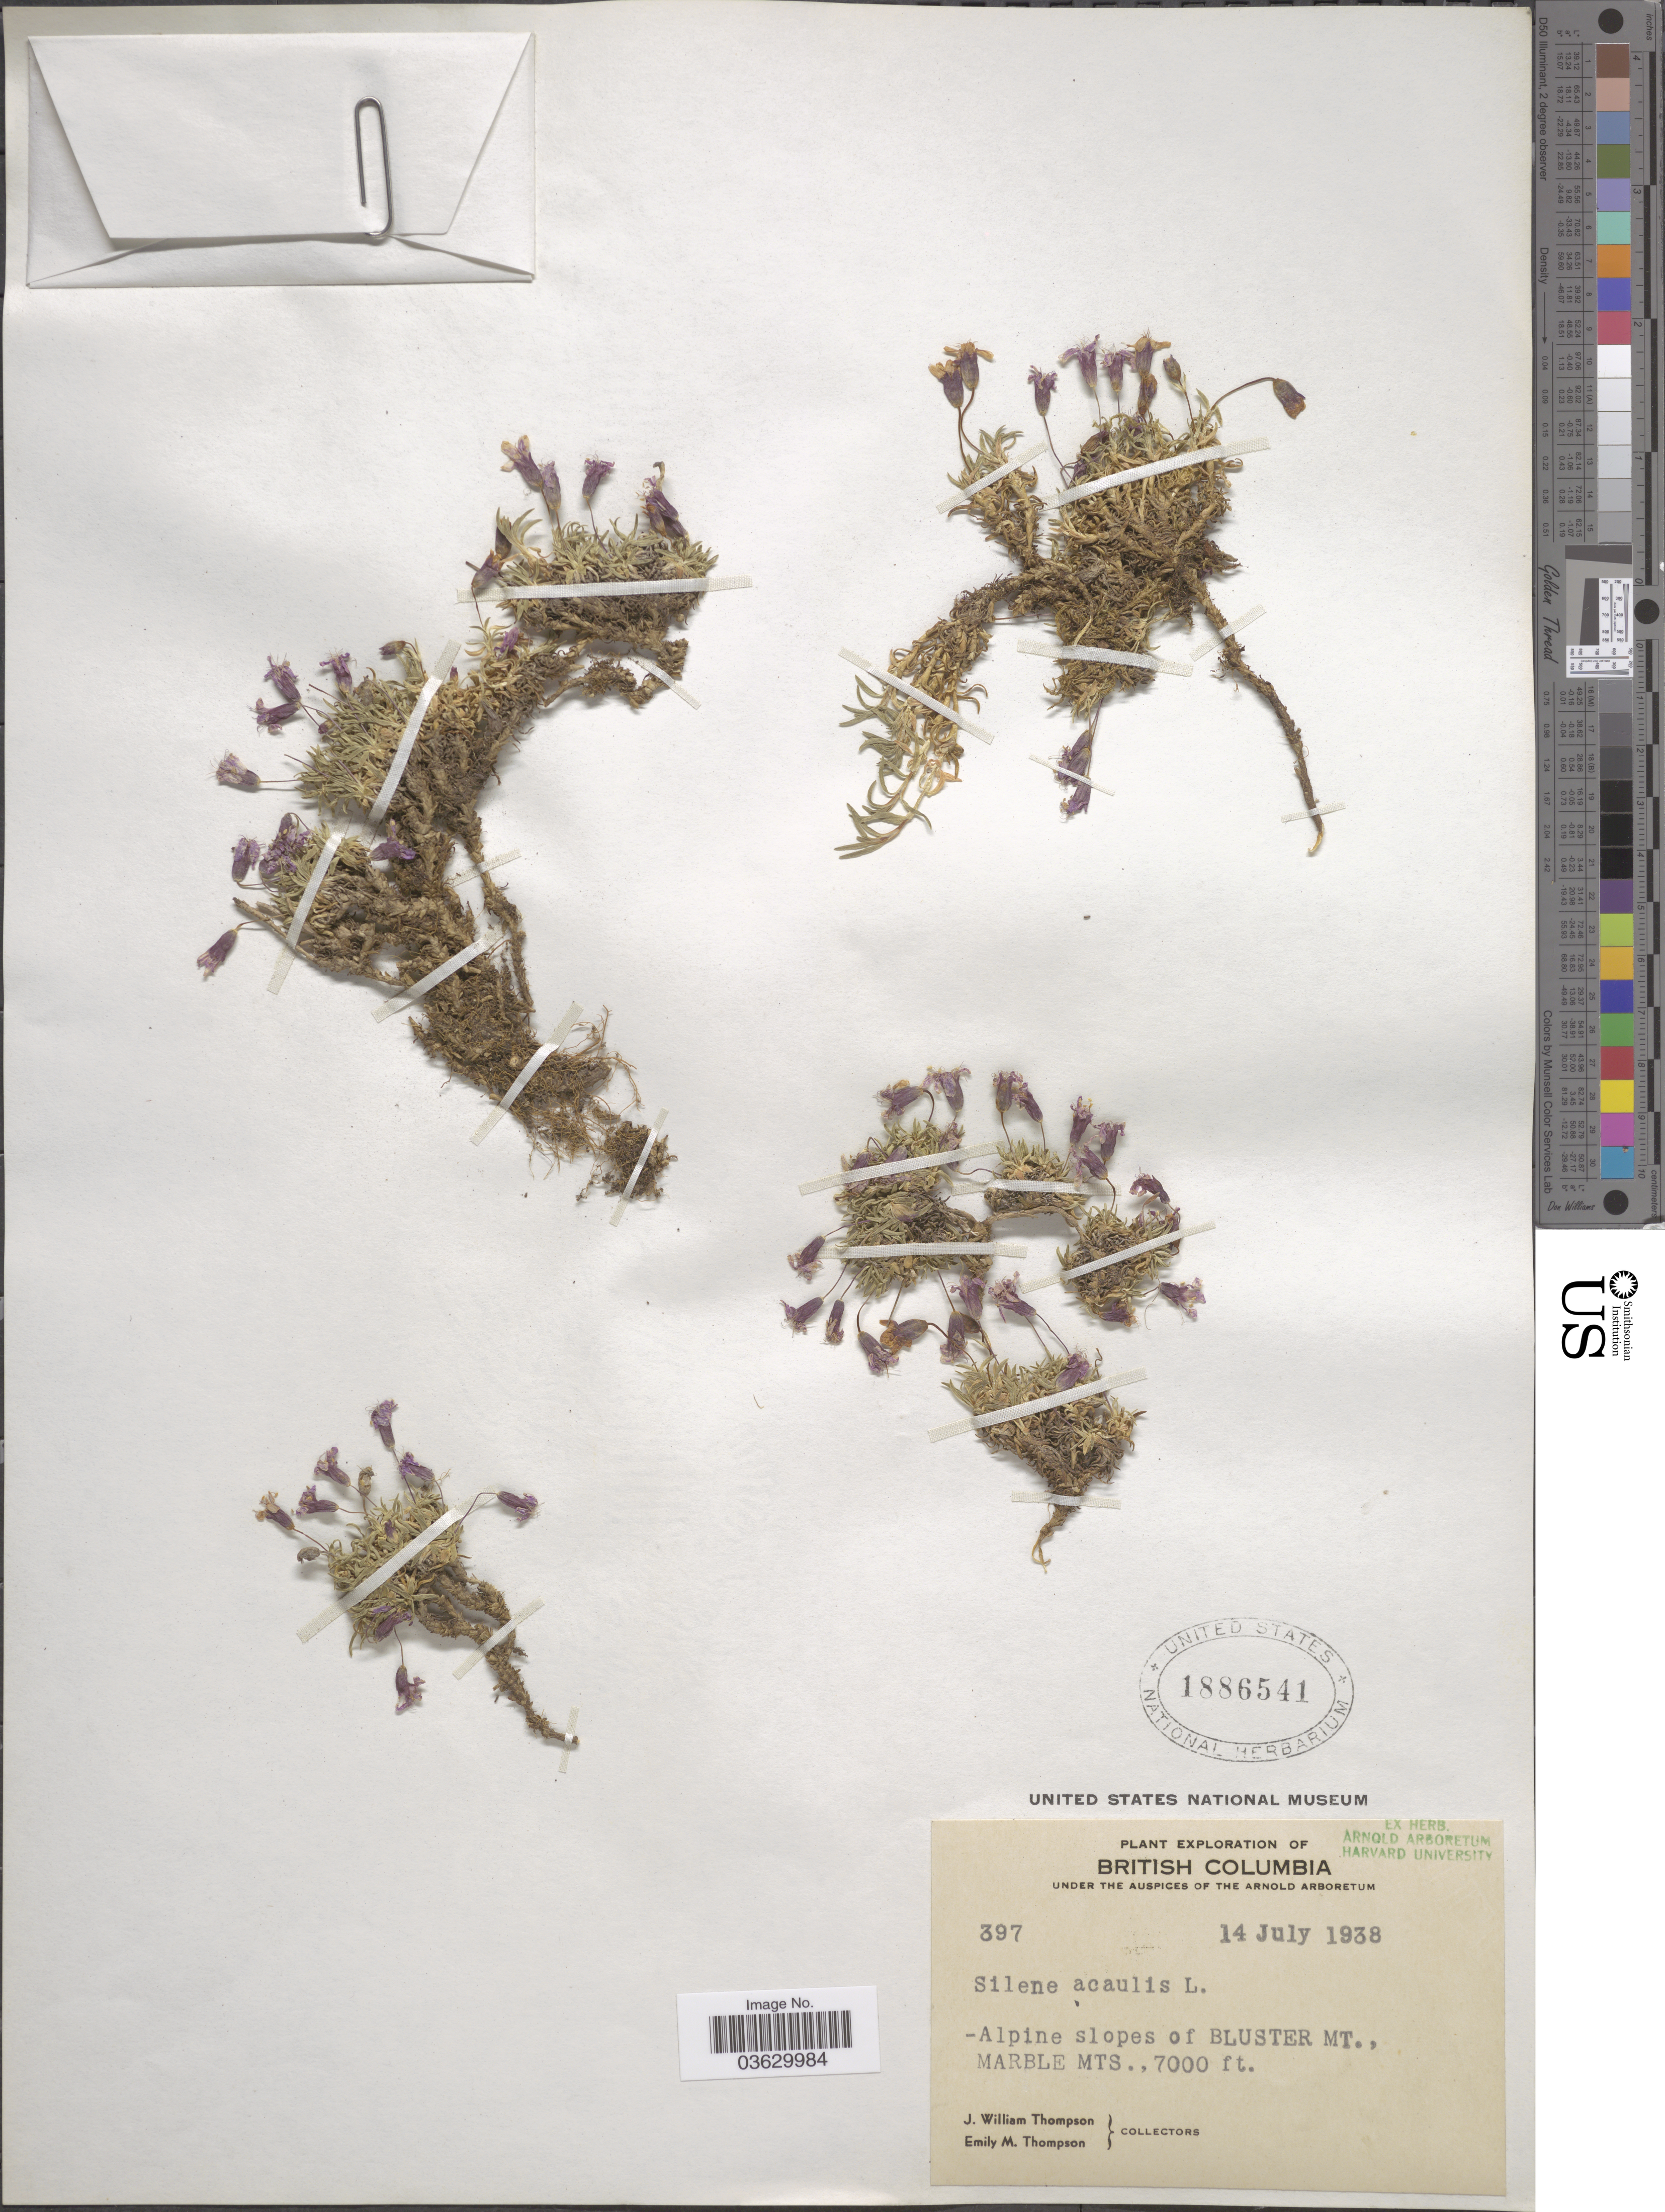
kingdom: Plantae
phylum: Tracheophyta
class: Magnoliopsida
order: Caryophyllales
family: Caryophyllaceae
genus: Silene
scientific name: Silene acaulis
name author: (L.) Jacq.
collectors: J. W. Thompson & E. M. Thompson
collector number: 397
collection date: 1938-07-14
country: Canada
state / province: British Columbia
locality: Alpine slopes of Bluster Mt., Marble Mts.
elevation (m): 2134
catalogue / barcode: US 1886541